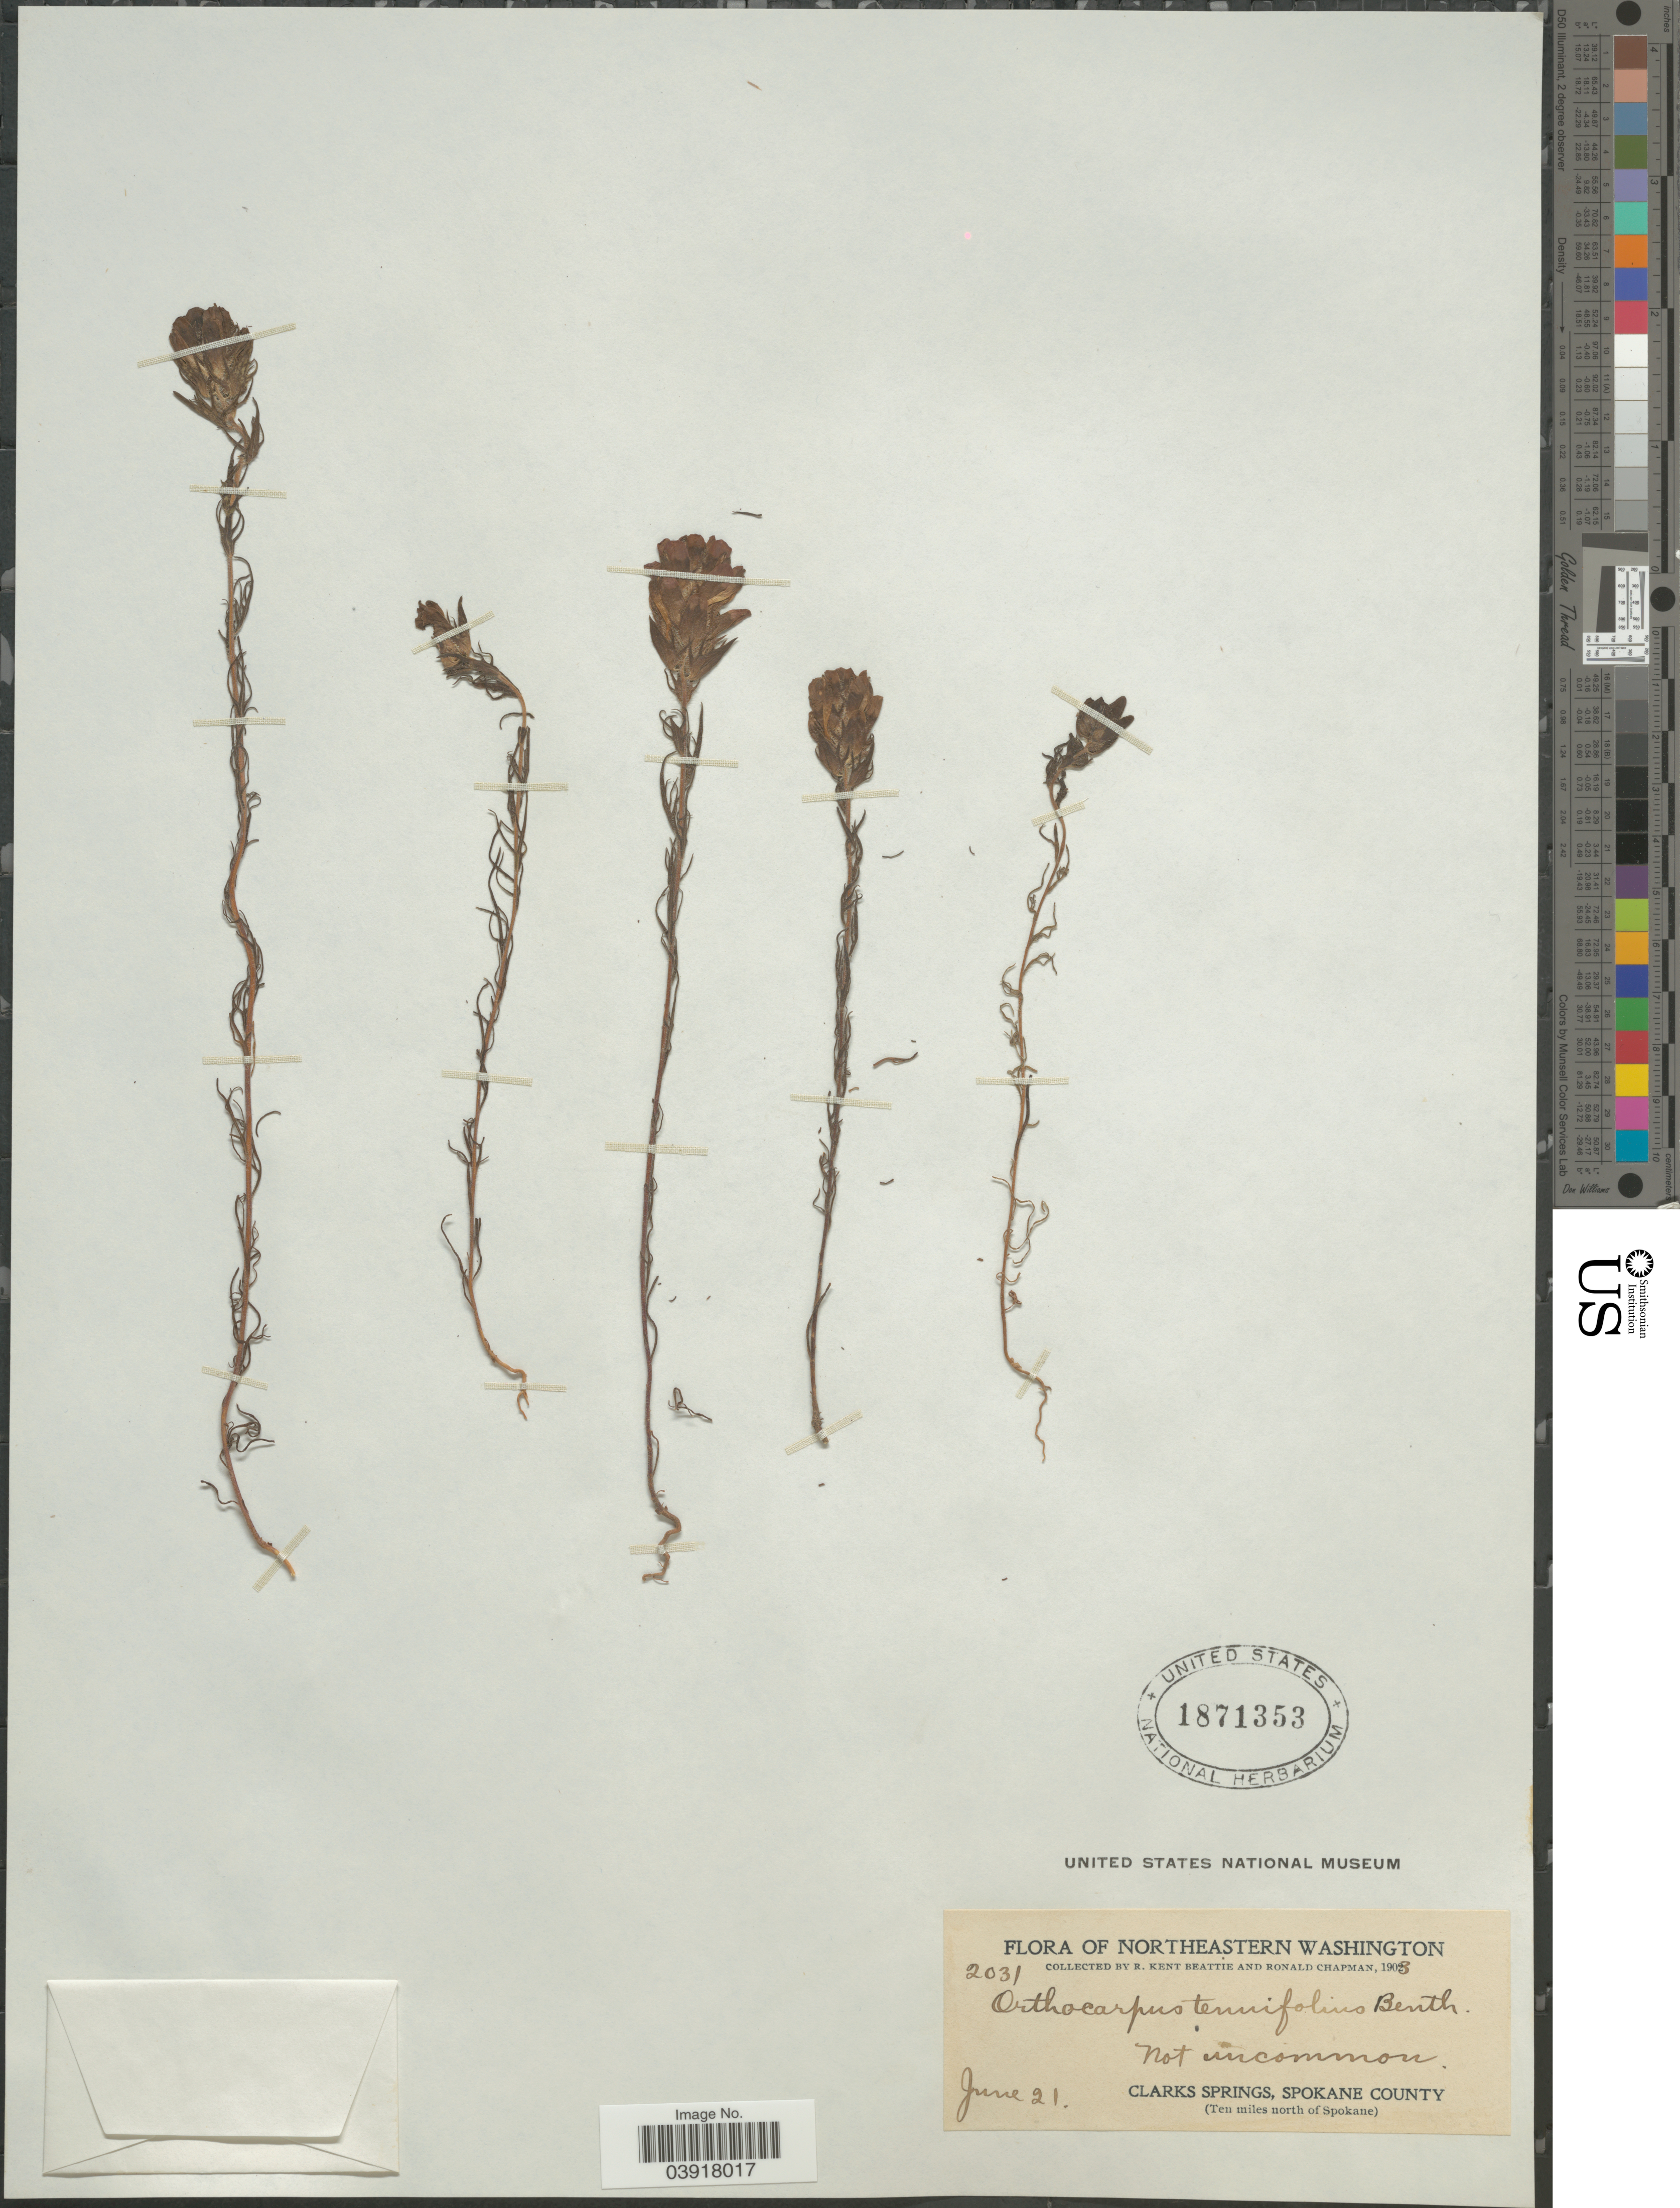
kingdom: Plantae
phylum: Tracheophyta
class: Magnoliopsida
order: Lamiales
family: Orobanchaceae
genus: Orthocarpus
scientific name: Orthocarpus tenuifolius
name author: (Pursh) Benth.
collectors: R. K. Beattie & R. Chapman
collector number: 2031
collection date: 1903-06-21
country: United States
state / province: Washington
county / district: Spokane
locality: Northeastern Washington. Clarks Springs, Spokane County (Ten miles north of Spokane).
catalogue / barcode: US 1871353